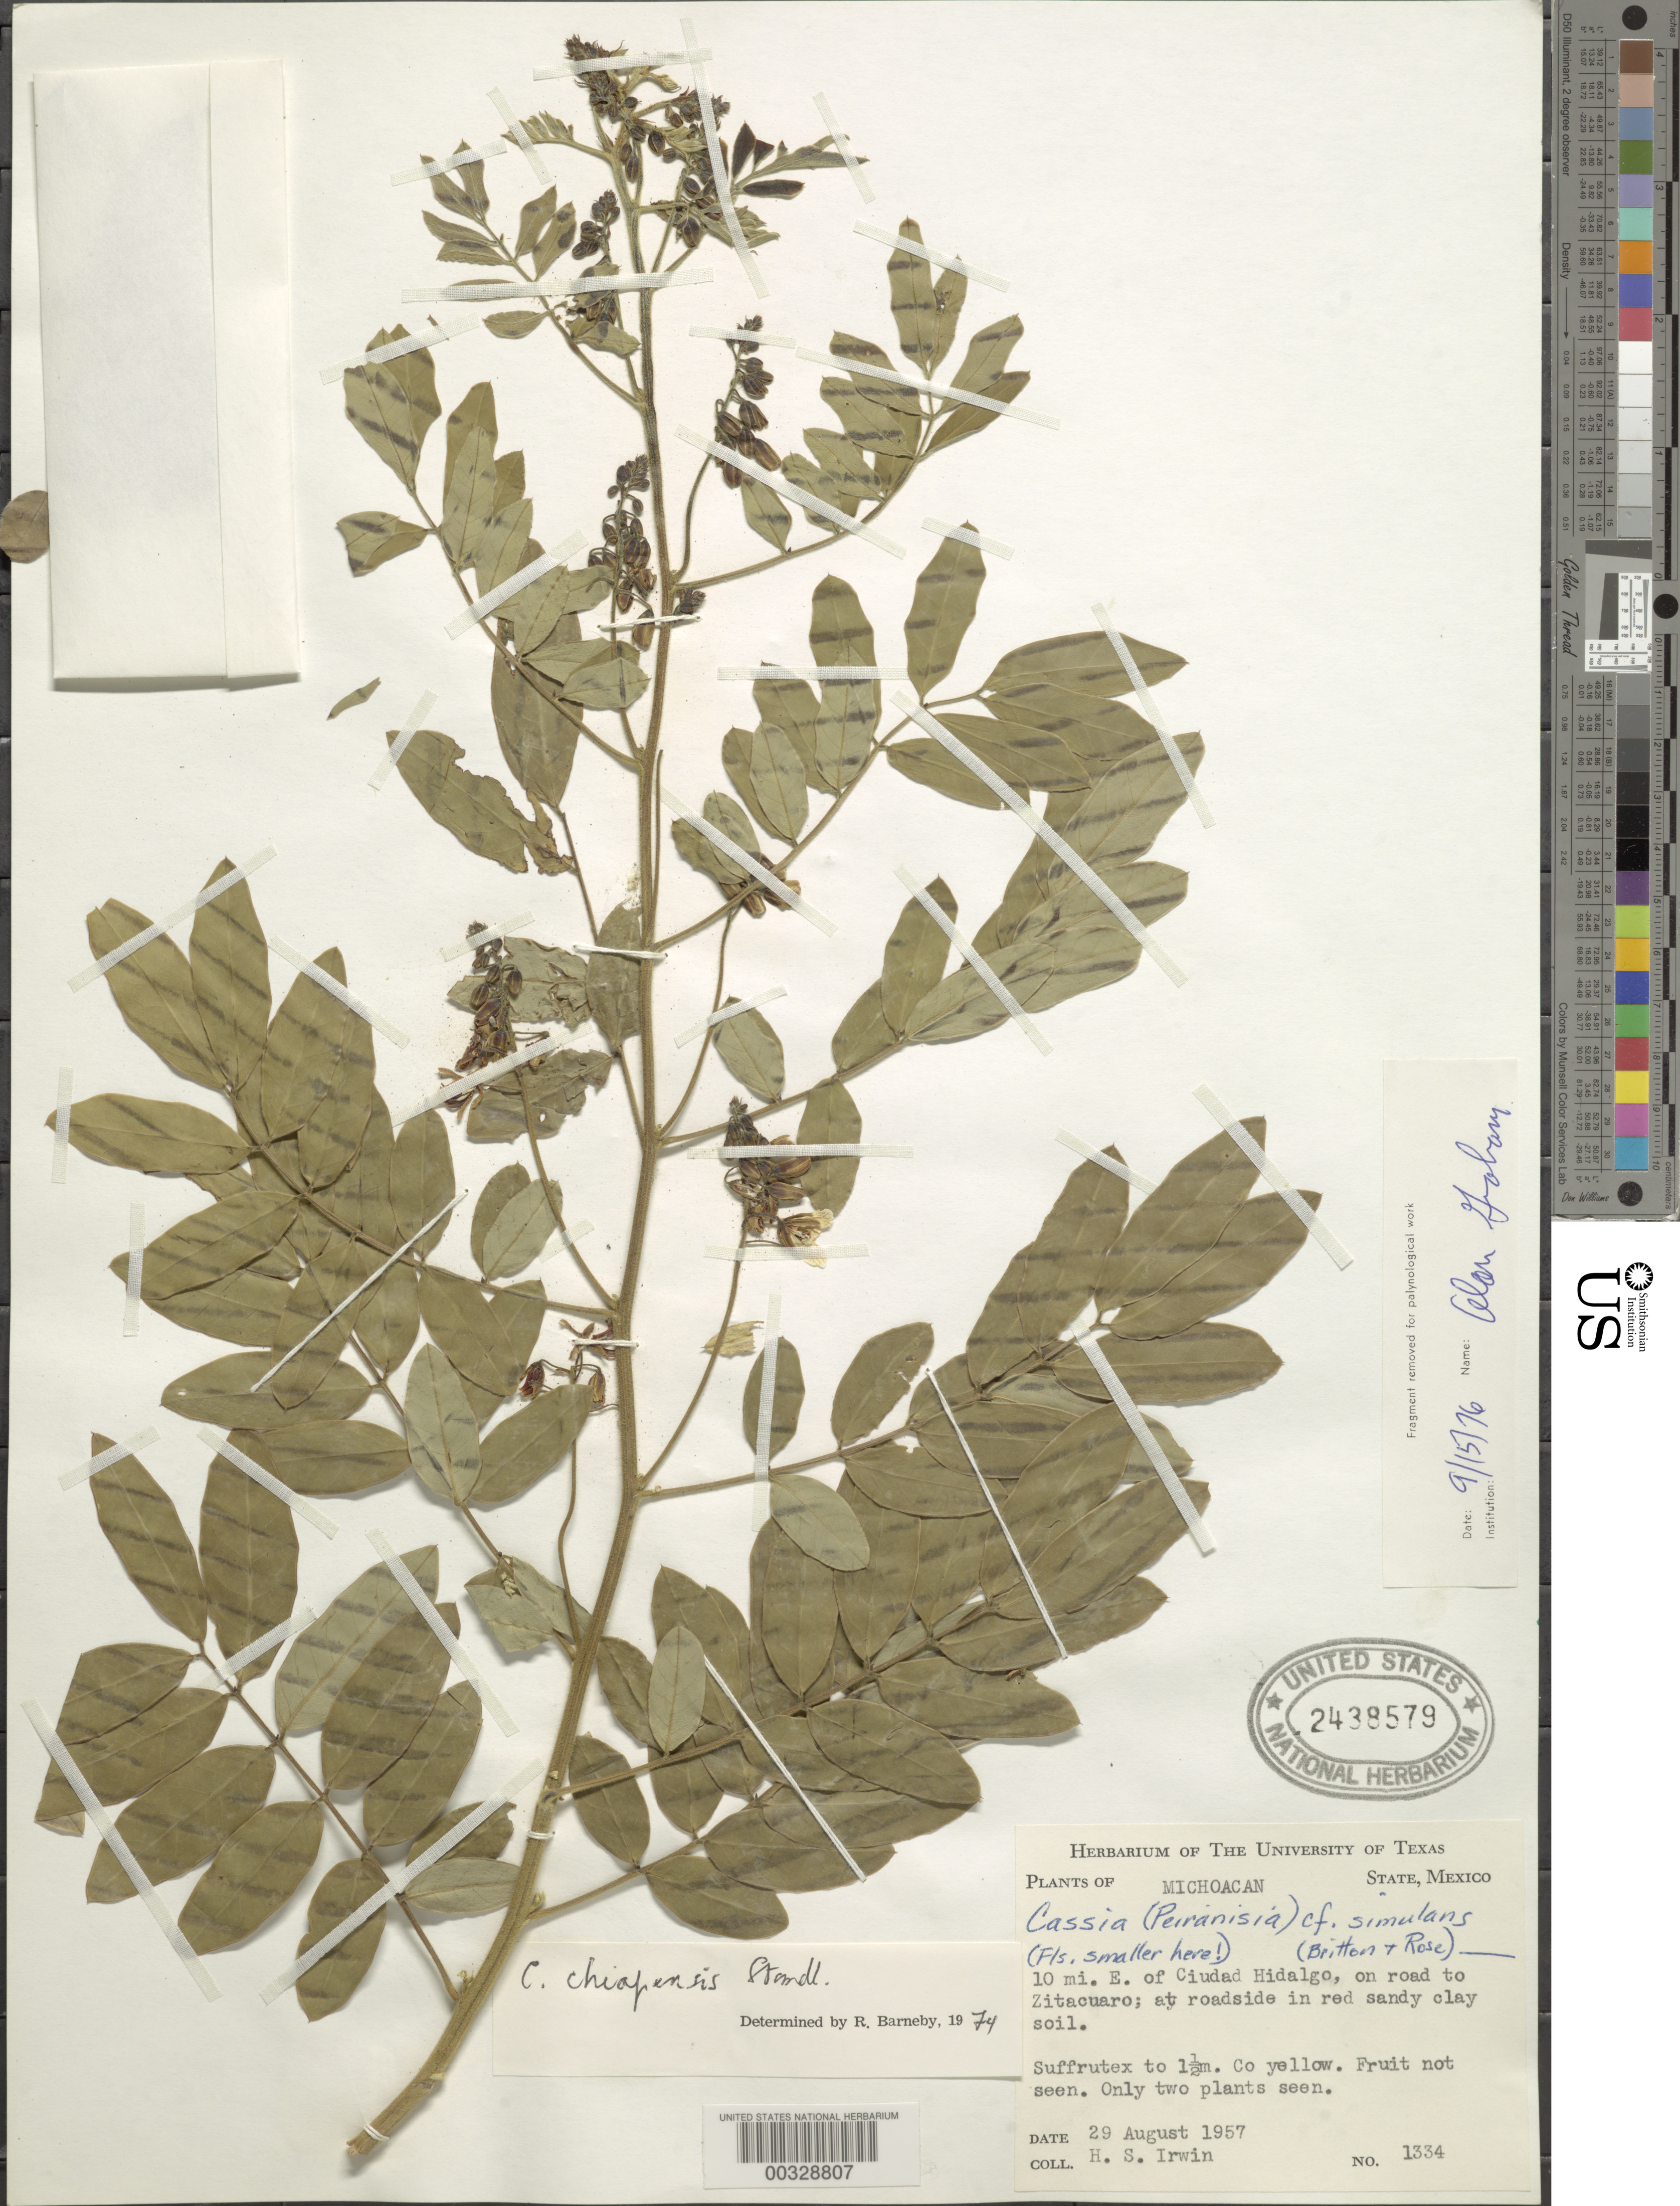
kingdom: Plantae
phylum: Tracheophyta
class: Magnoliopsida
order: Fabales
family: Fabaceae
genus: Senna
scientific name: Senna guatemalensis var. chiapensis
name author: (Standl.) H.S. Irwin & Barneby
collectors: H. Irwin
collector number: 1334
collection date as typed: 29 Aug 1957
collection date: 1957-08-29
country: Mexico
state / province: Michoacán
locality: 10 mi E of Ciudad Hidalgo on road to Zitacuaro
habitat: At road side in red sandy clay soil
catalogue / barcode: US 2438579